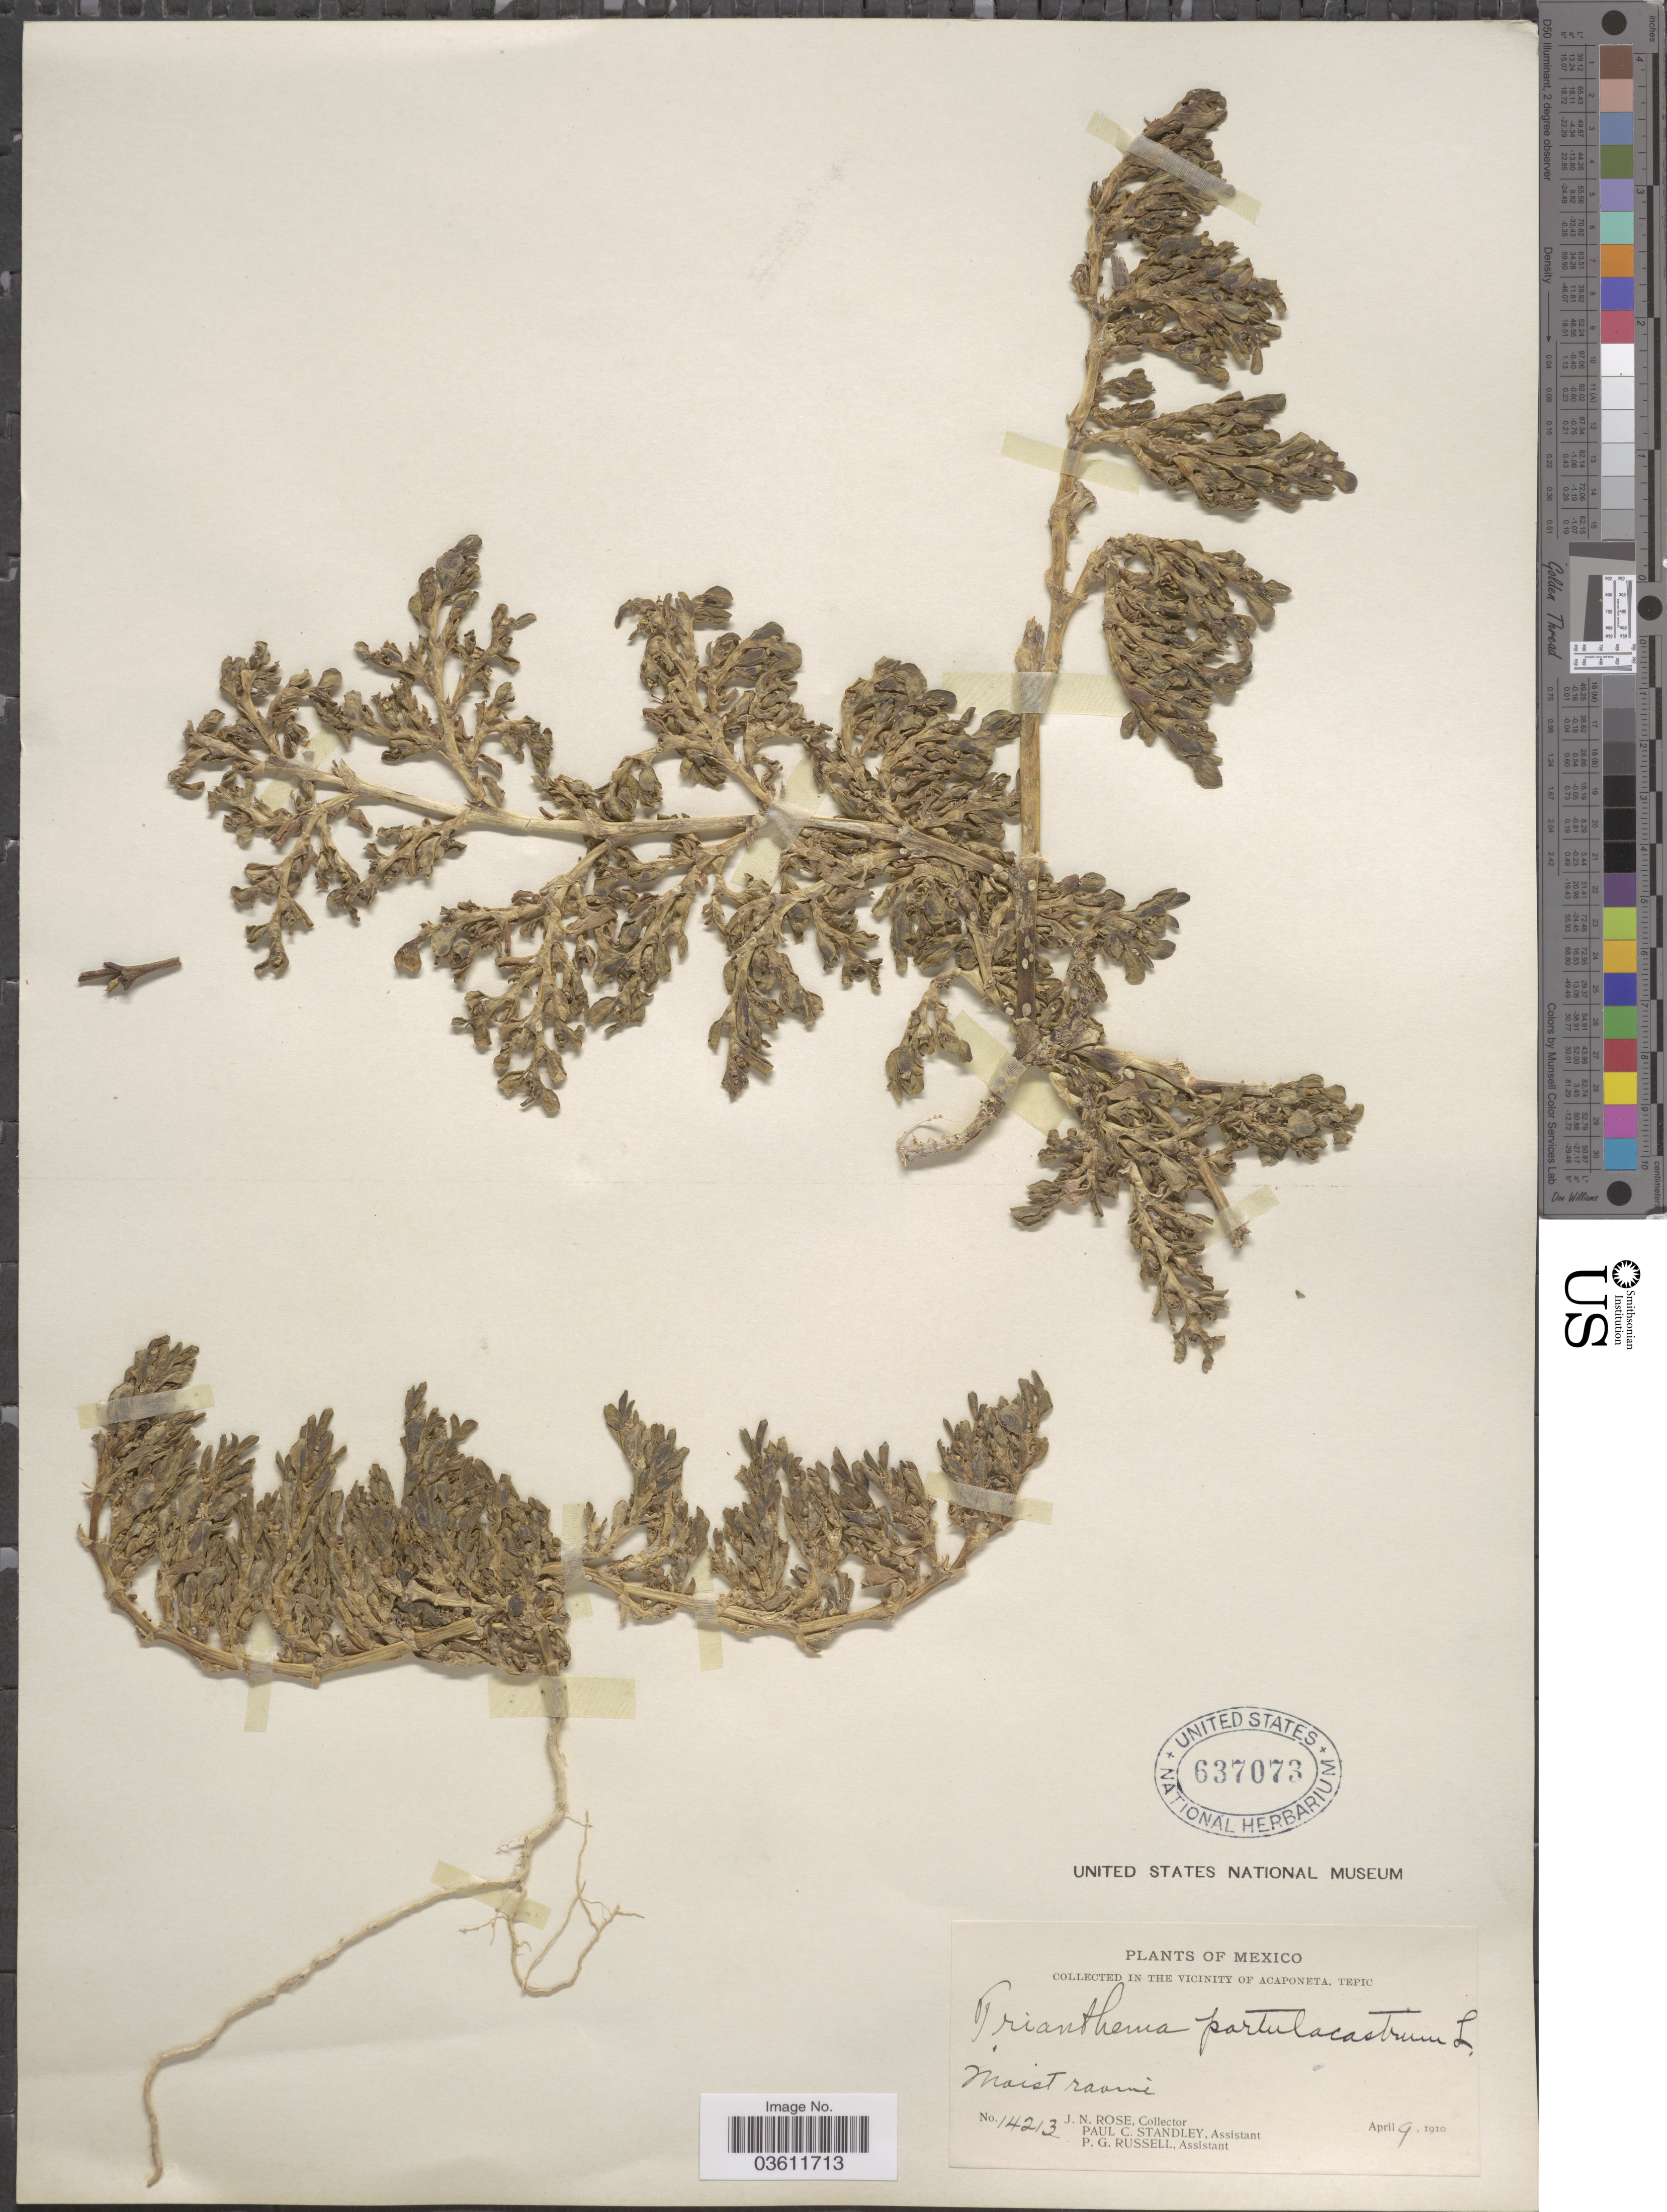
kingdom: Plantae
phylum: Tracheophyta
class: Magnoliopsida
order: Caryophyllales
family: Aizoaceae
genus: Trianthema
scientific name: Trianthema portulacastrum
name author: L.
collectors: J. N. Rose, P. C. Standley & P. G. Russell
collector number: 14213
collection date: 1910-04-09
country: Mexico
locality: In the vicinity of Acaponeta, Tepic.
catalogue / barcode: US 637073